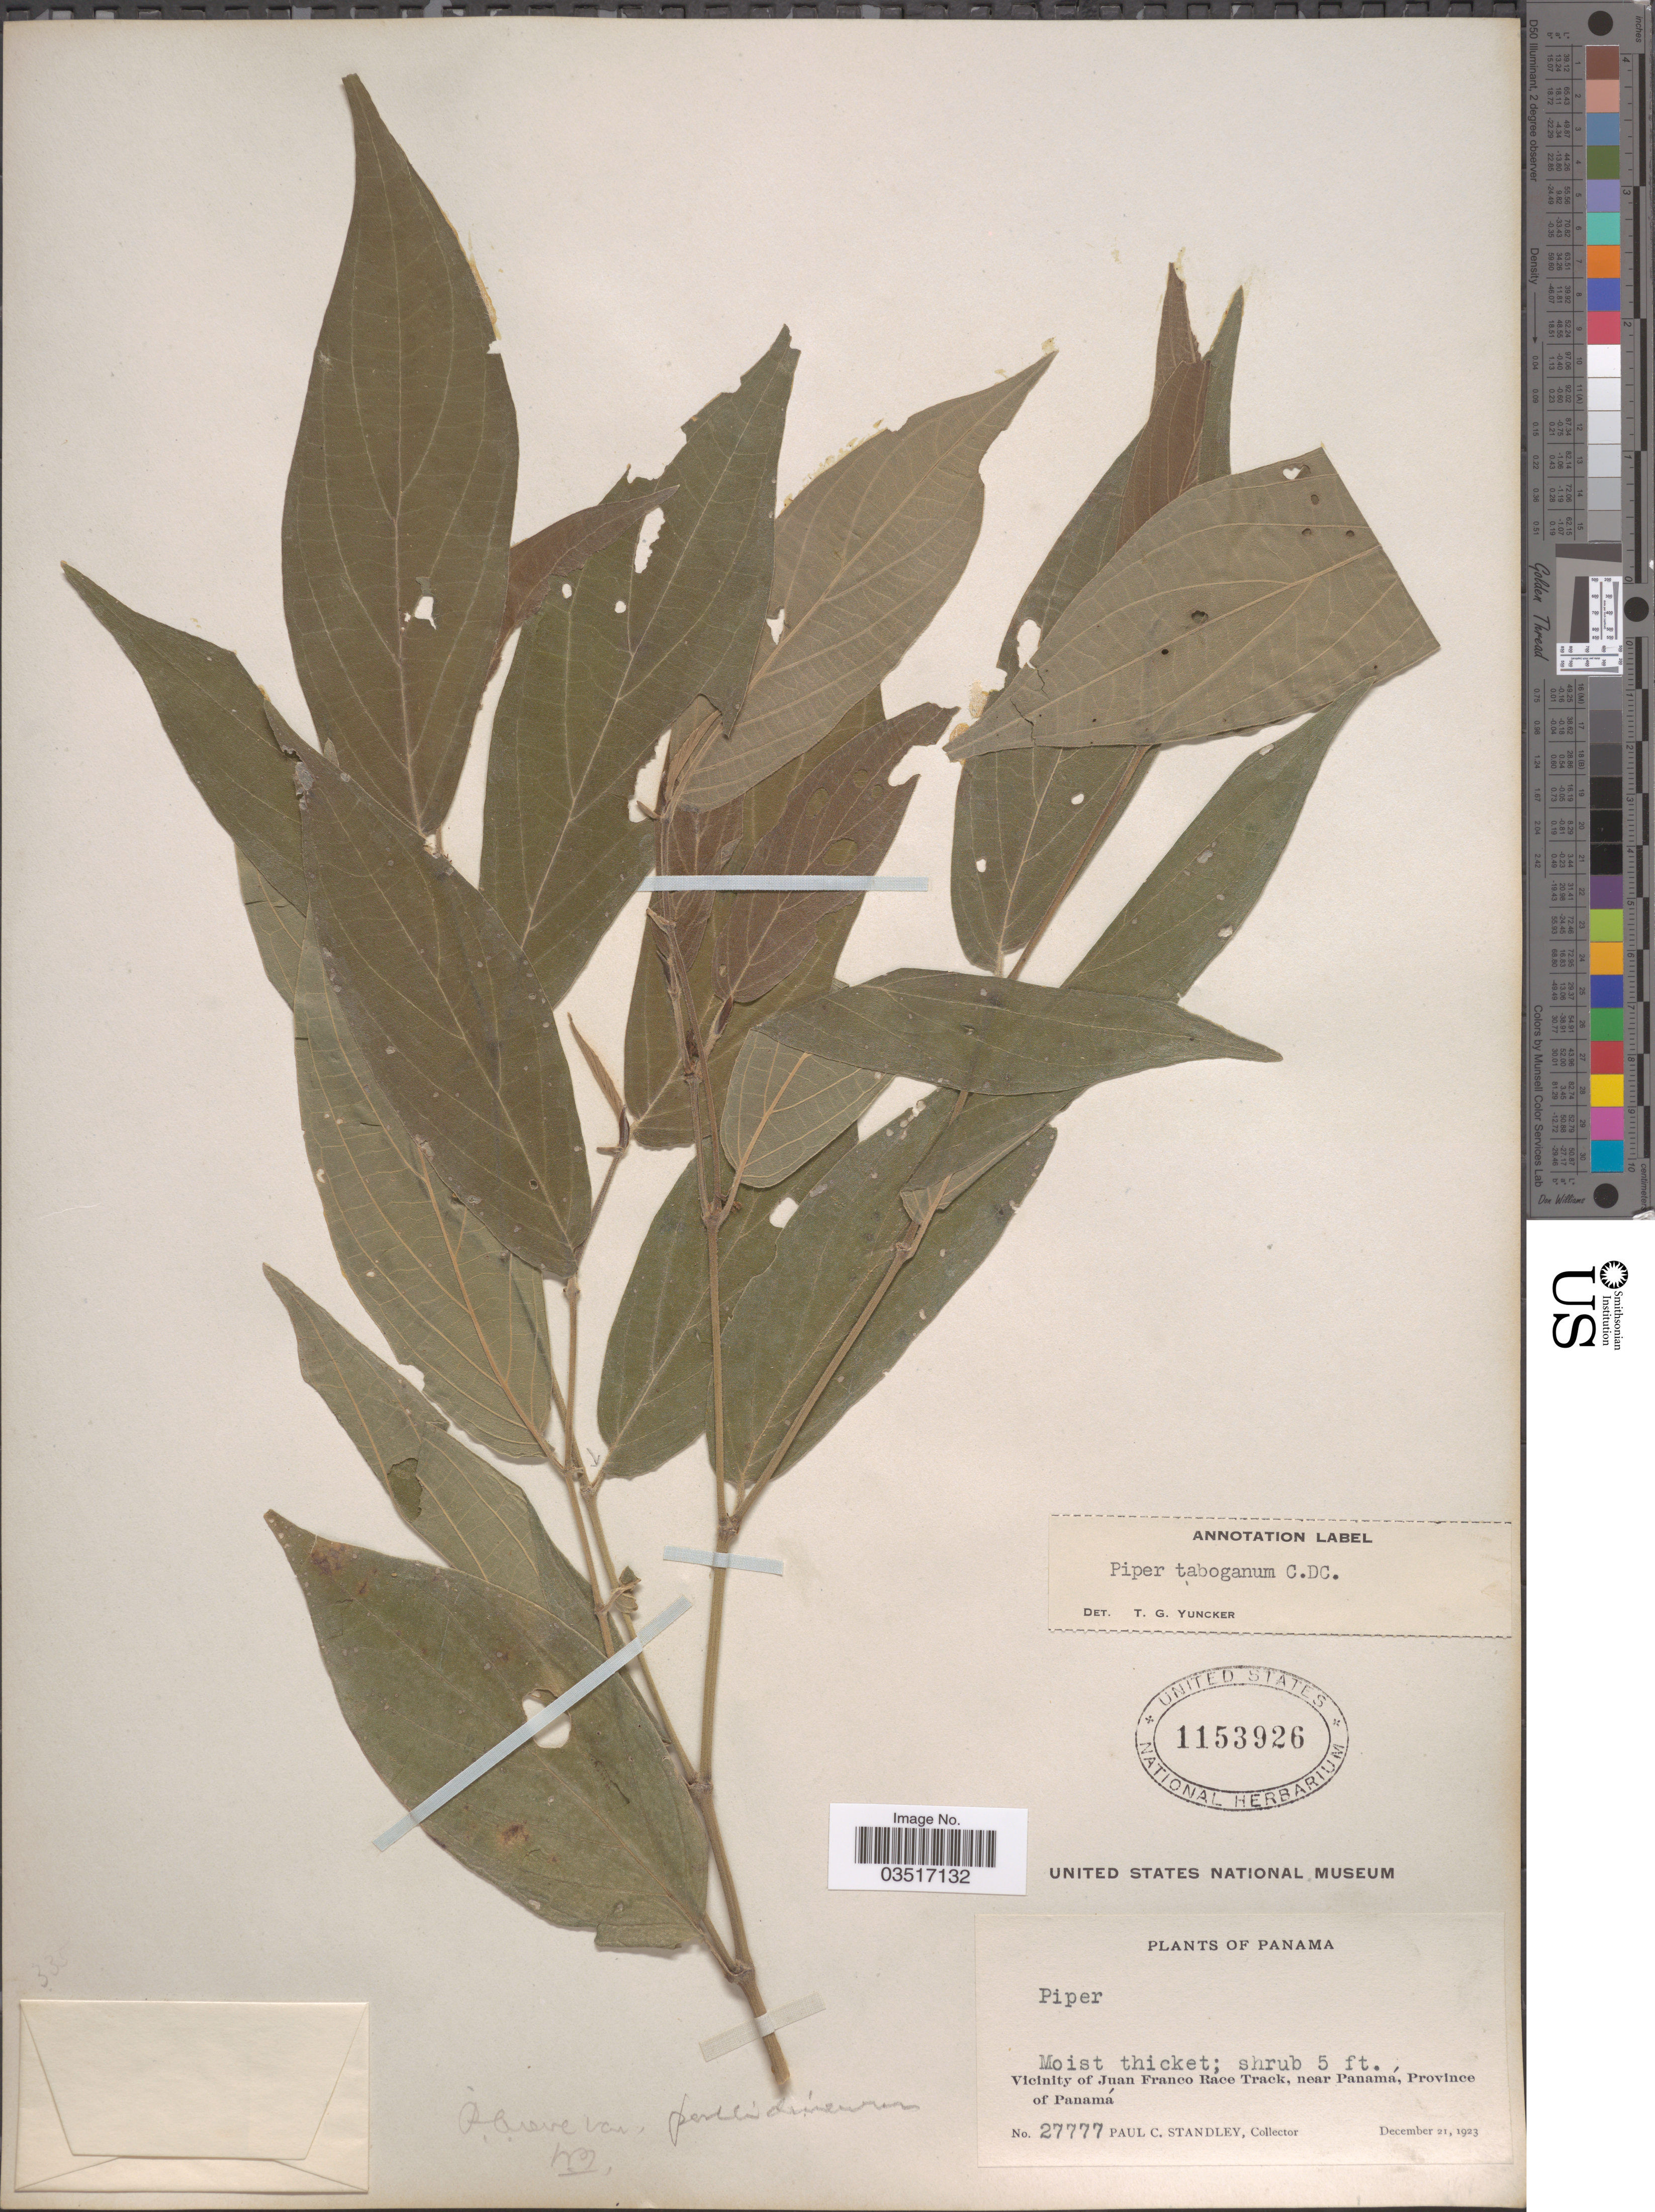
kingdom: Plantae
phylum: Tracheophyta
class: Magnoliopsida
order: Piperales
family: Piperaceae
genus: Piper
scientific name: Piper taboganum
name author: C. DC.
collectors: P. C. Standley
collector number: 27777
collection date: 1923-12-21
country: Panama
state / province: Panamá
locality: Vicinity of Juan Franco Race Track, near Panamá.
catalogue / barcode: US 1153926